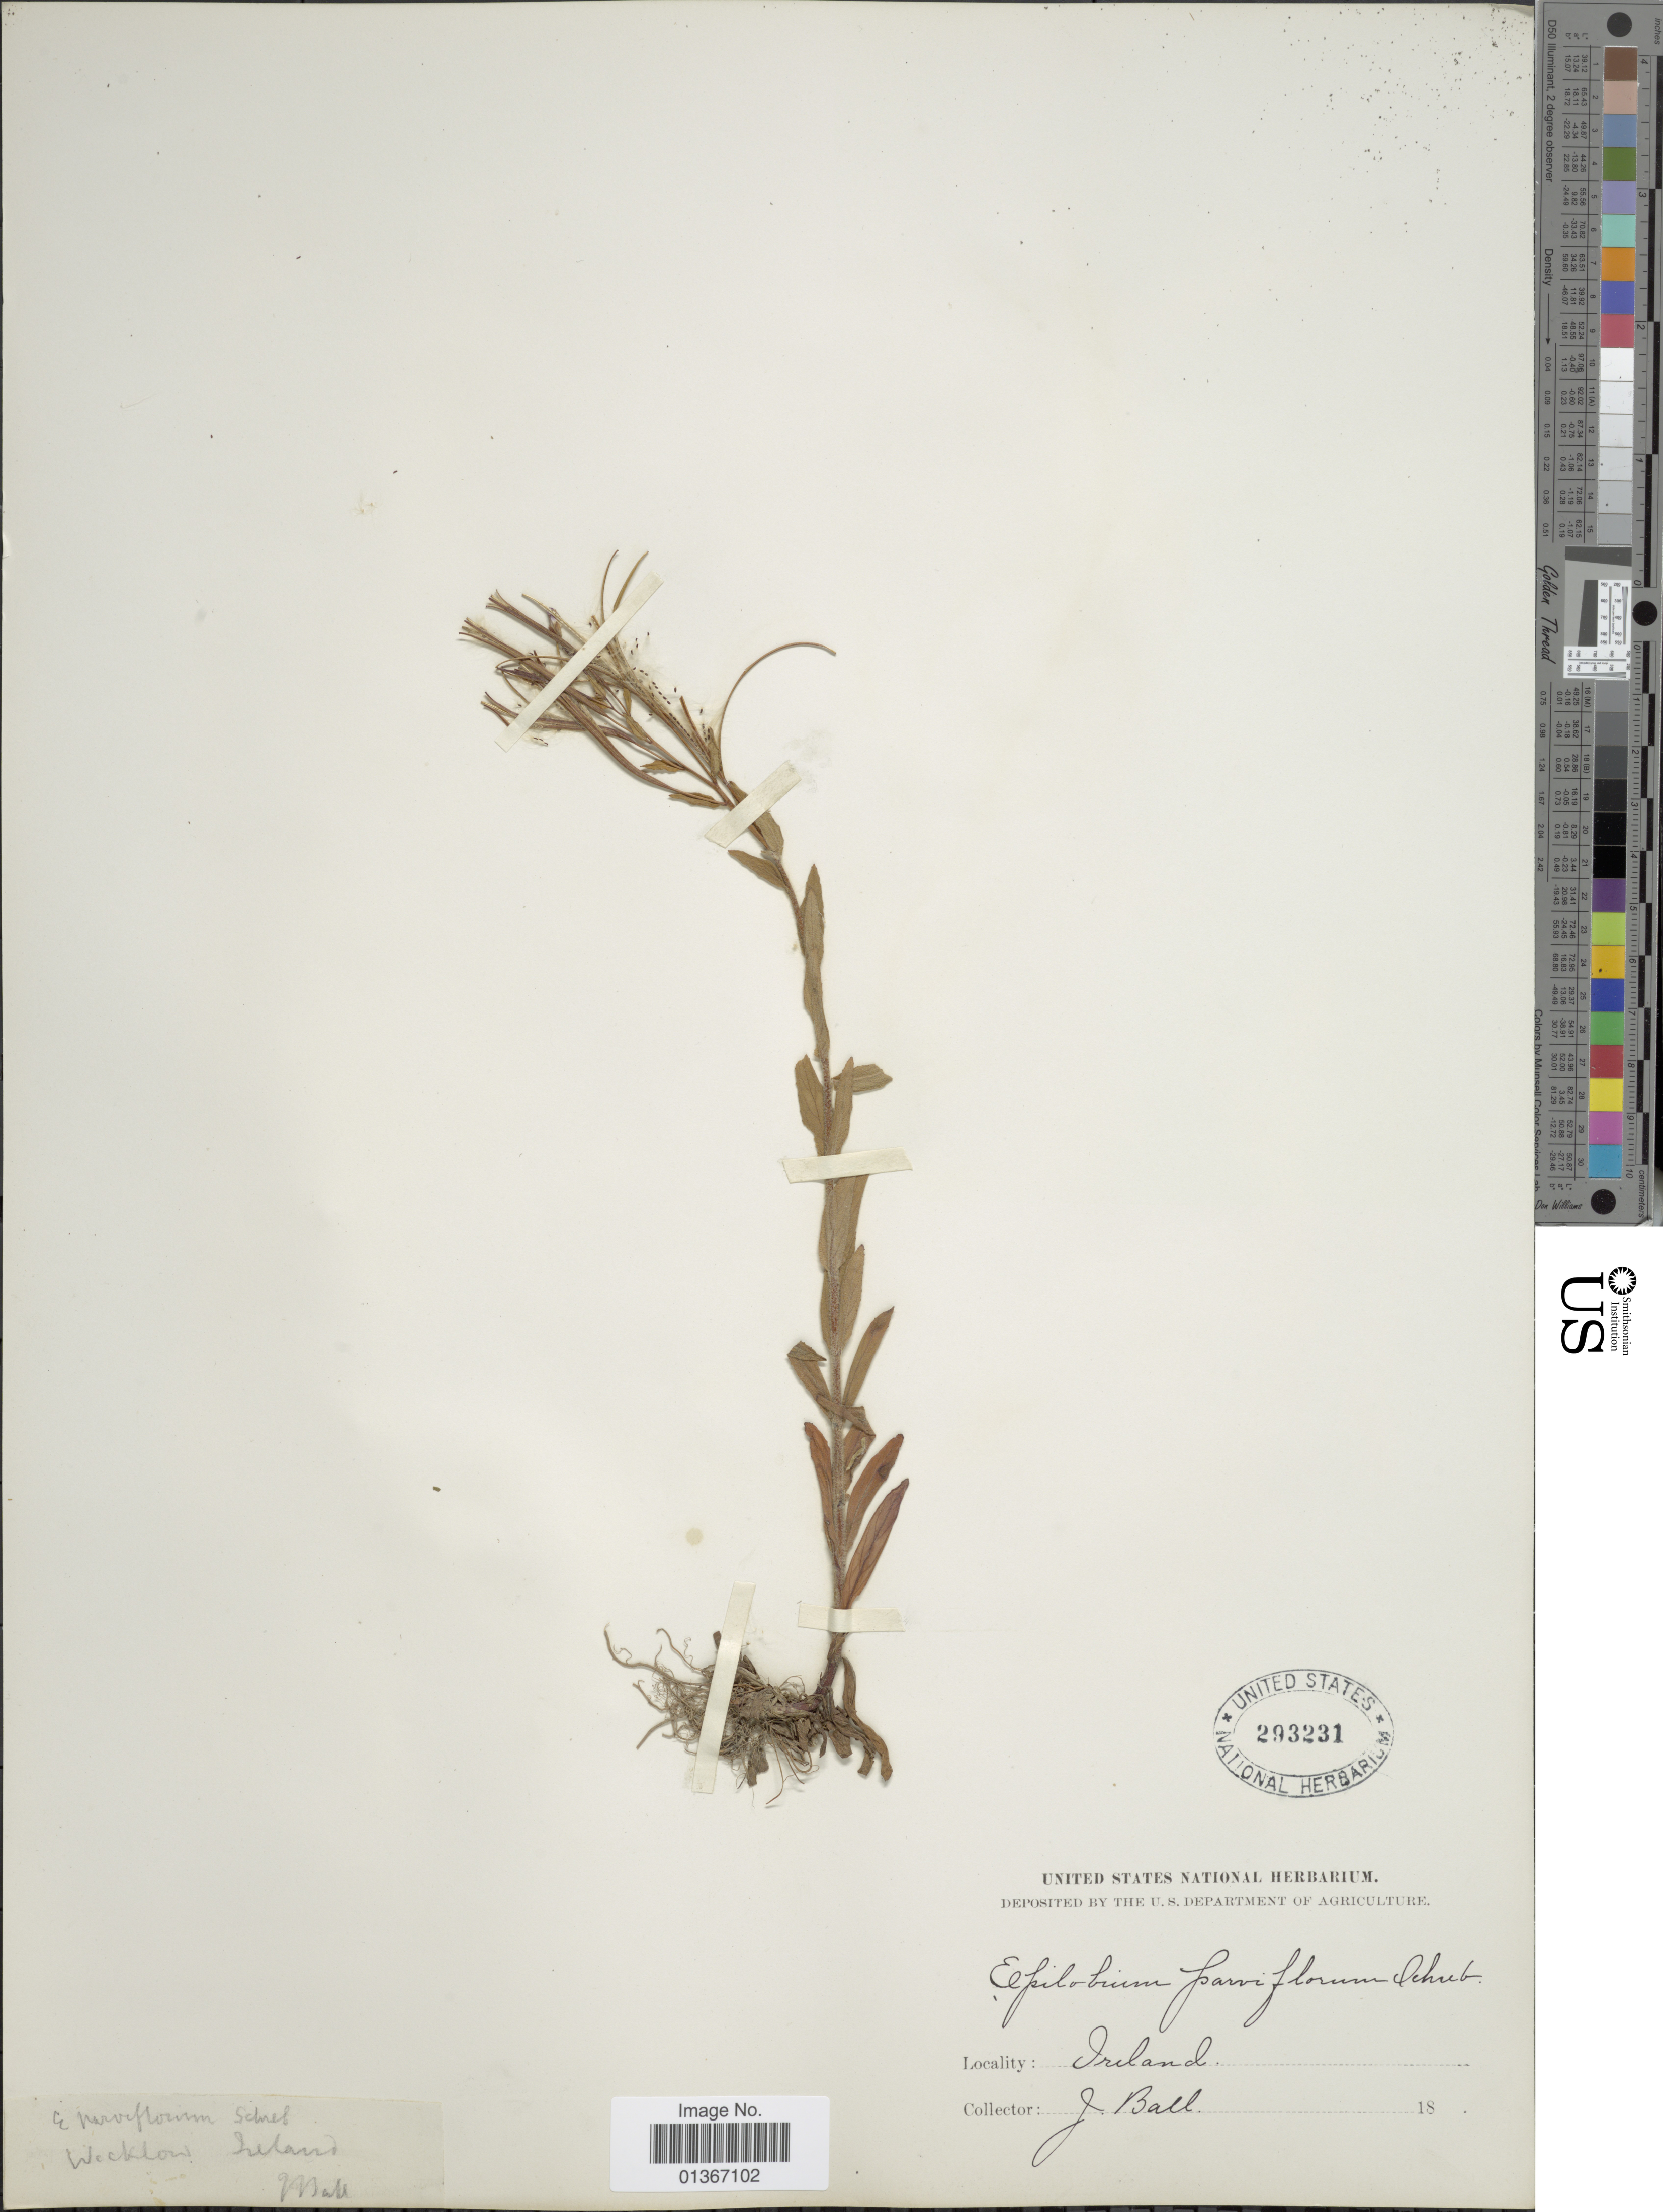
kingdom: Plantae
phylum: Tracheophyta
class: Magnoliopsida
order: Myrtales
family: Onagraceae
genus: Epilobium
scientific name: Epilobium parviflorum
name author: Schreb.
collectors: J. Ball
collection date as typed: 18_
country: Ireland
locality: Wicklow.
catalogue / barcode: US 293231